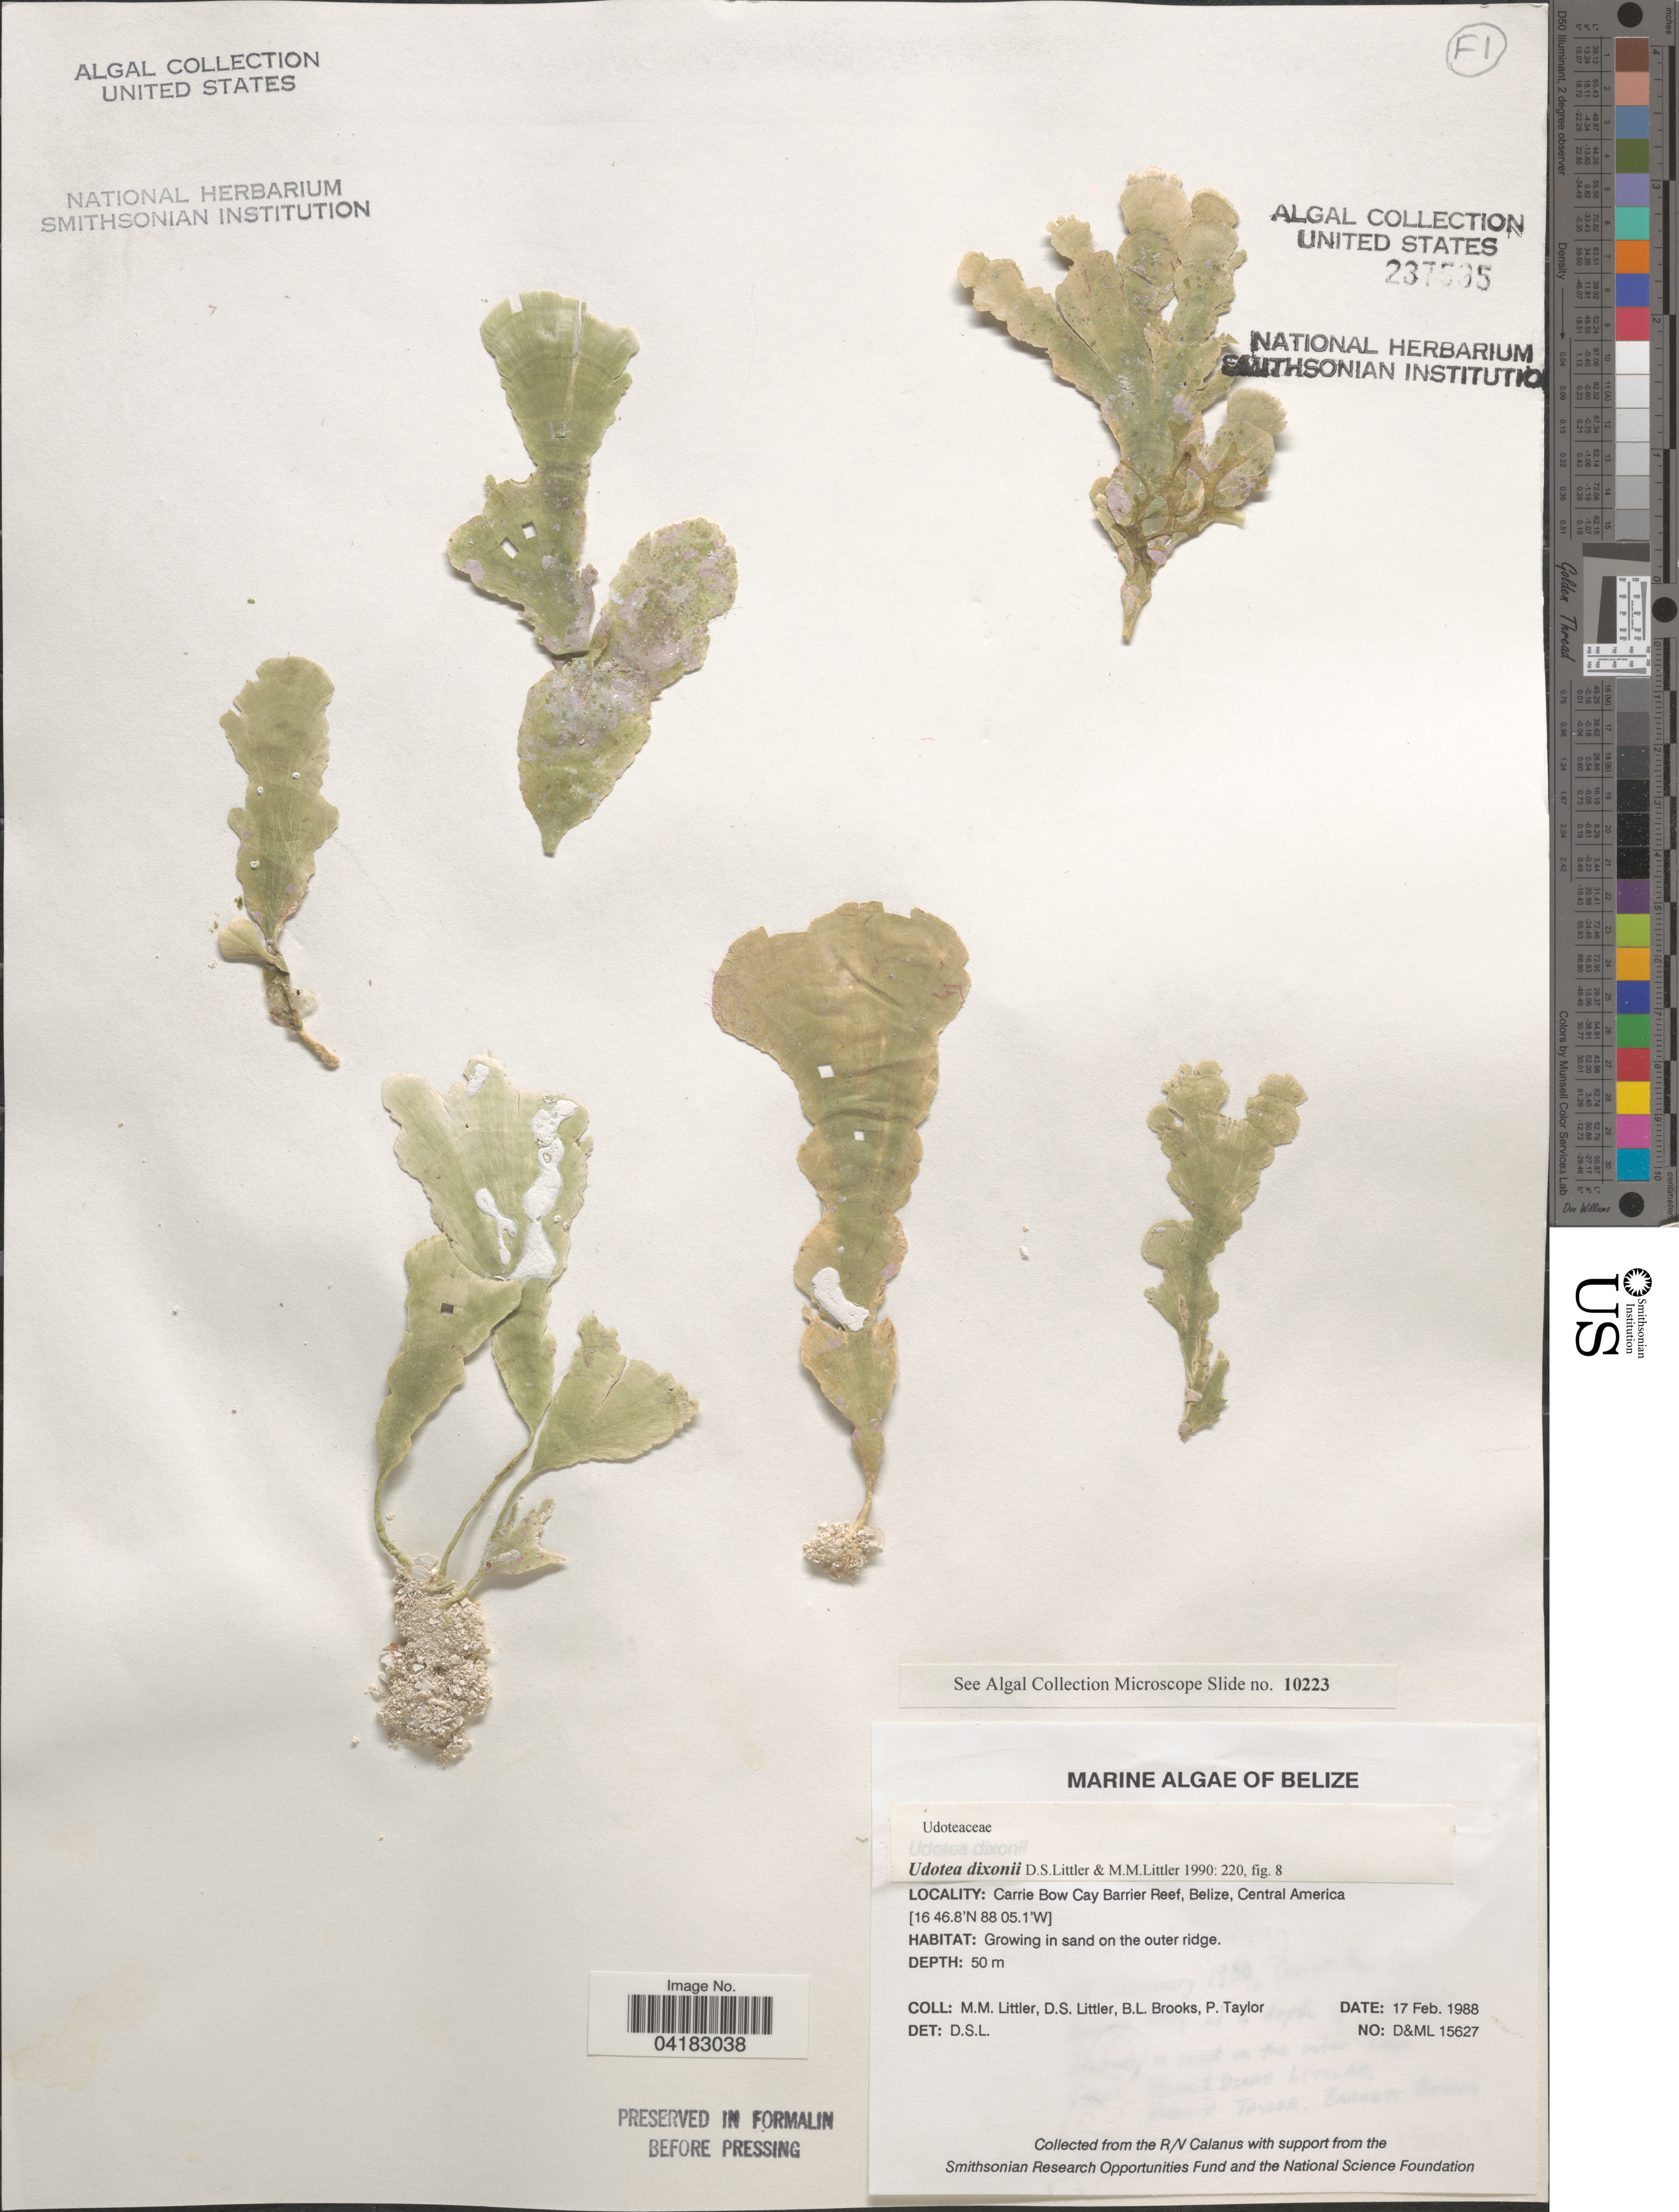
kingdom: Plantae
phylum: Chlorophyta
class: Ulvophyceae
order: Bryopsidales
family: Udoteaceae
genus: Udotea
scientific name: Udotea dixonii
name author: D.S. Littler & Littler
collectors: D. S. Littler, B. Brooks & P. Taylor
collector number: D&ML15627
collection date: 1988-02-17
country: Belize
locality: Carrie Bow Cay Barrier Reef.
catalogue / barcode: US 237595